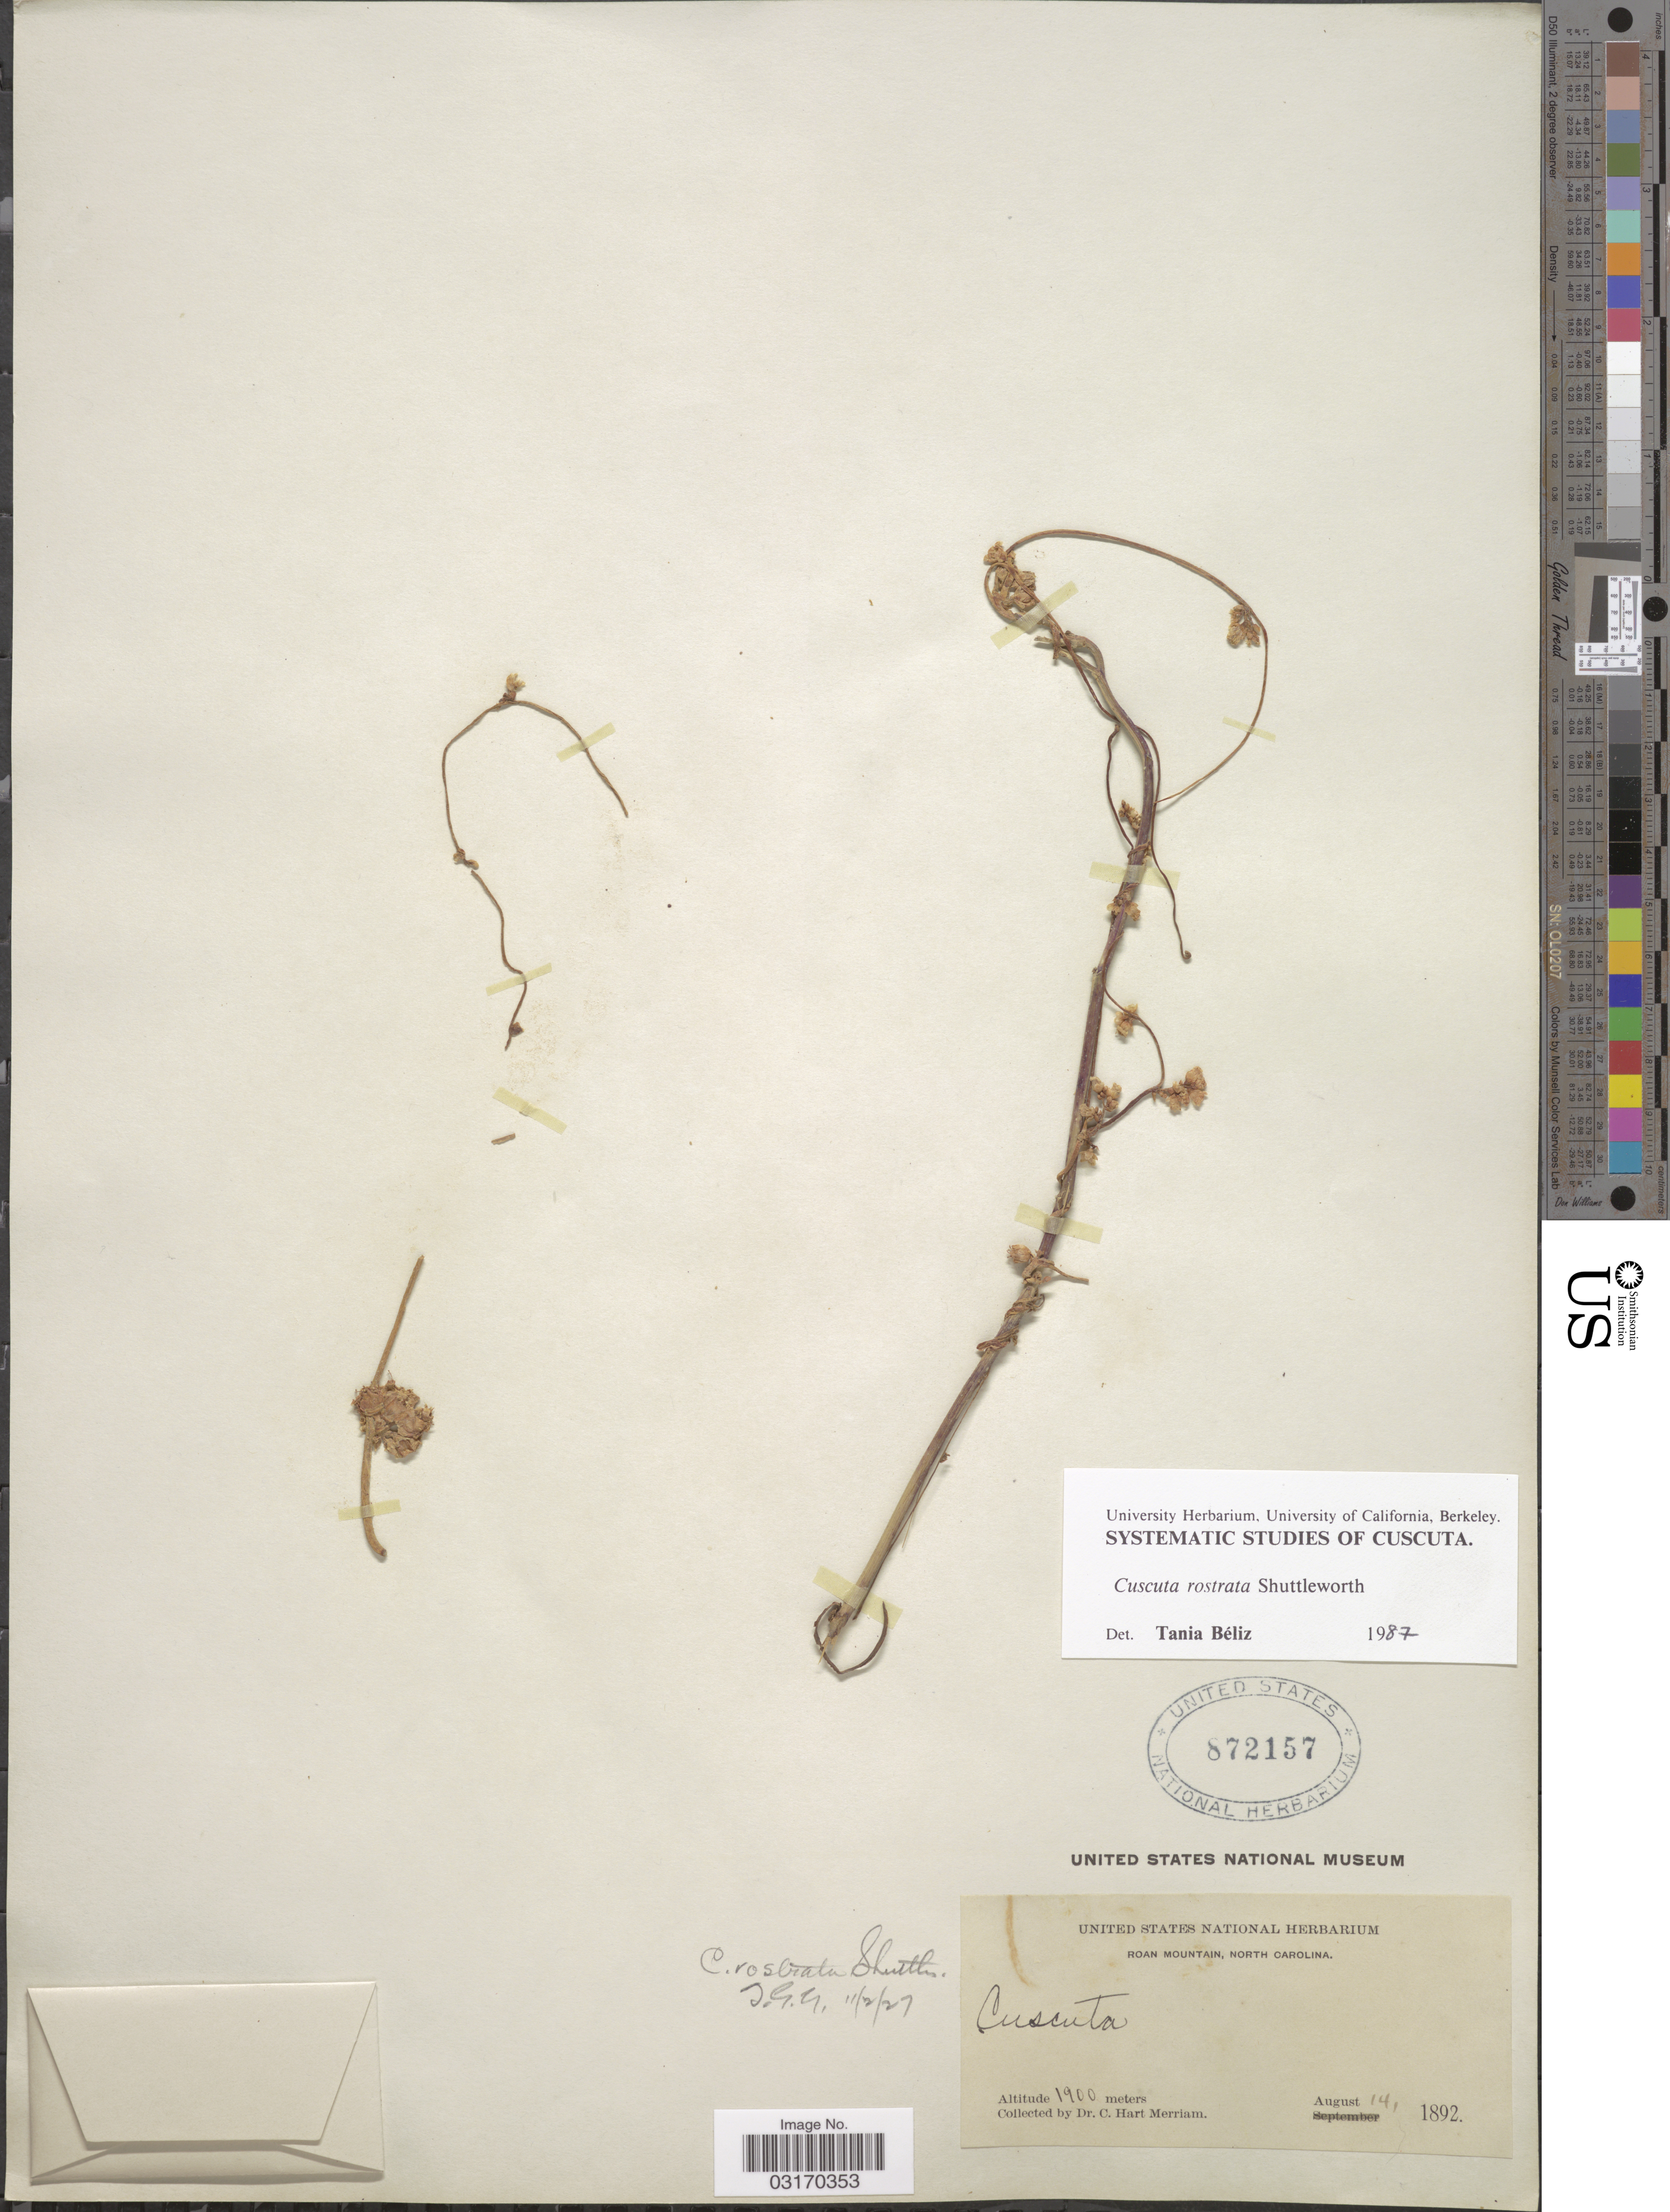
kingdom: Plantae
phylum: Tracheophyta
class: Magnoliopsida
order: Solanales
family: Convolvulaceae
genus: Cuscuta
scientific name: Cuscuta rostrata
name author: Shuttlew. ex Engelm. & A. Gray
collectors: C. Merriam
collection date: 1892-08-14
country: United States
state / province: North Carolina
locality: Roan Mountain.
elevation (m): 1900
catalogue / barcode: US 872157